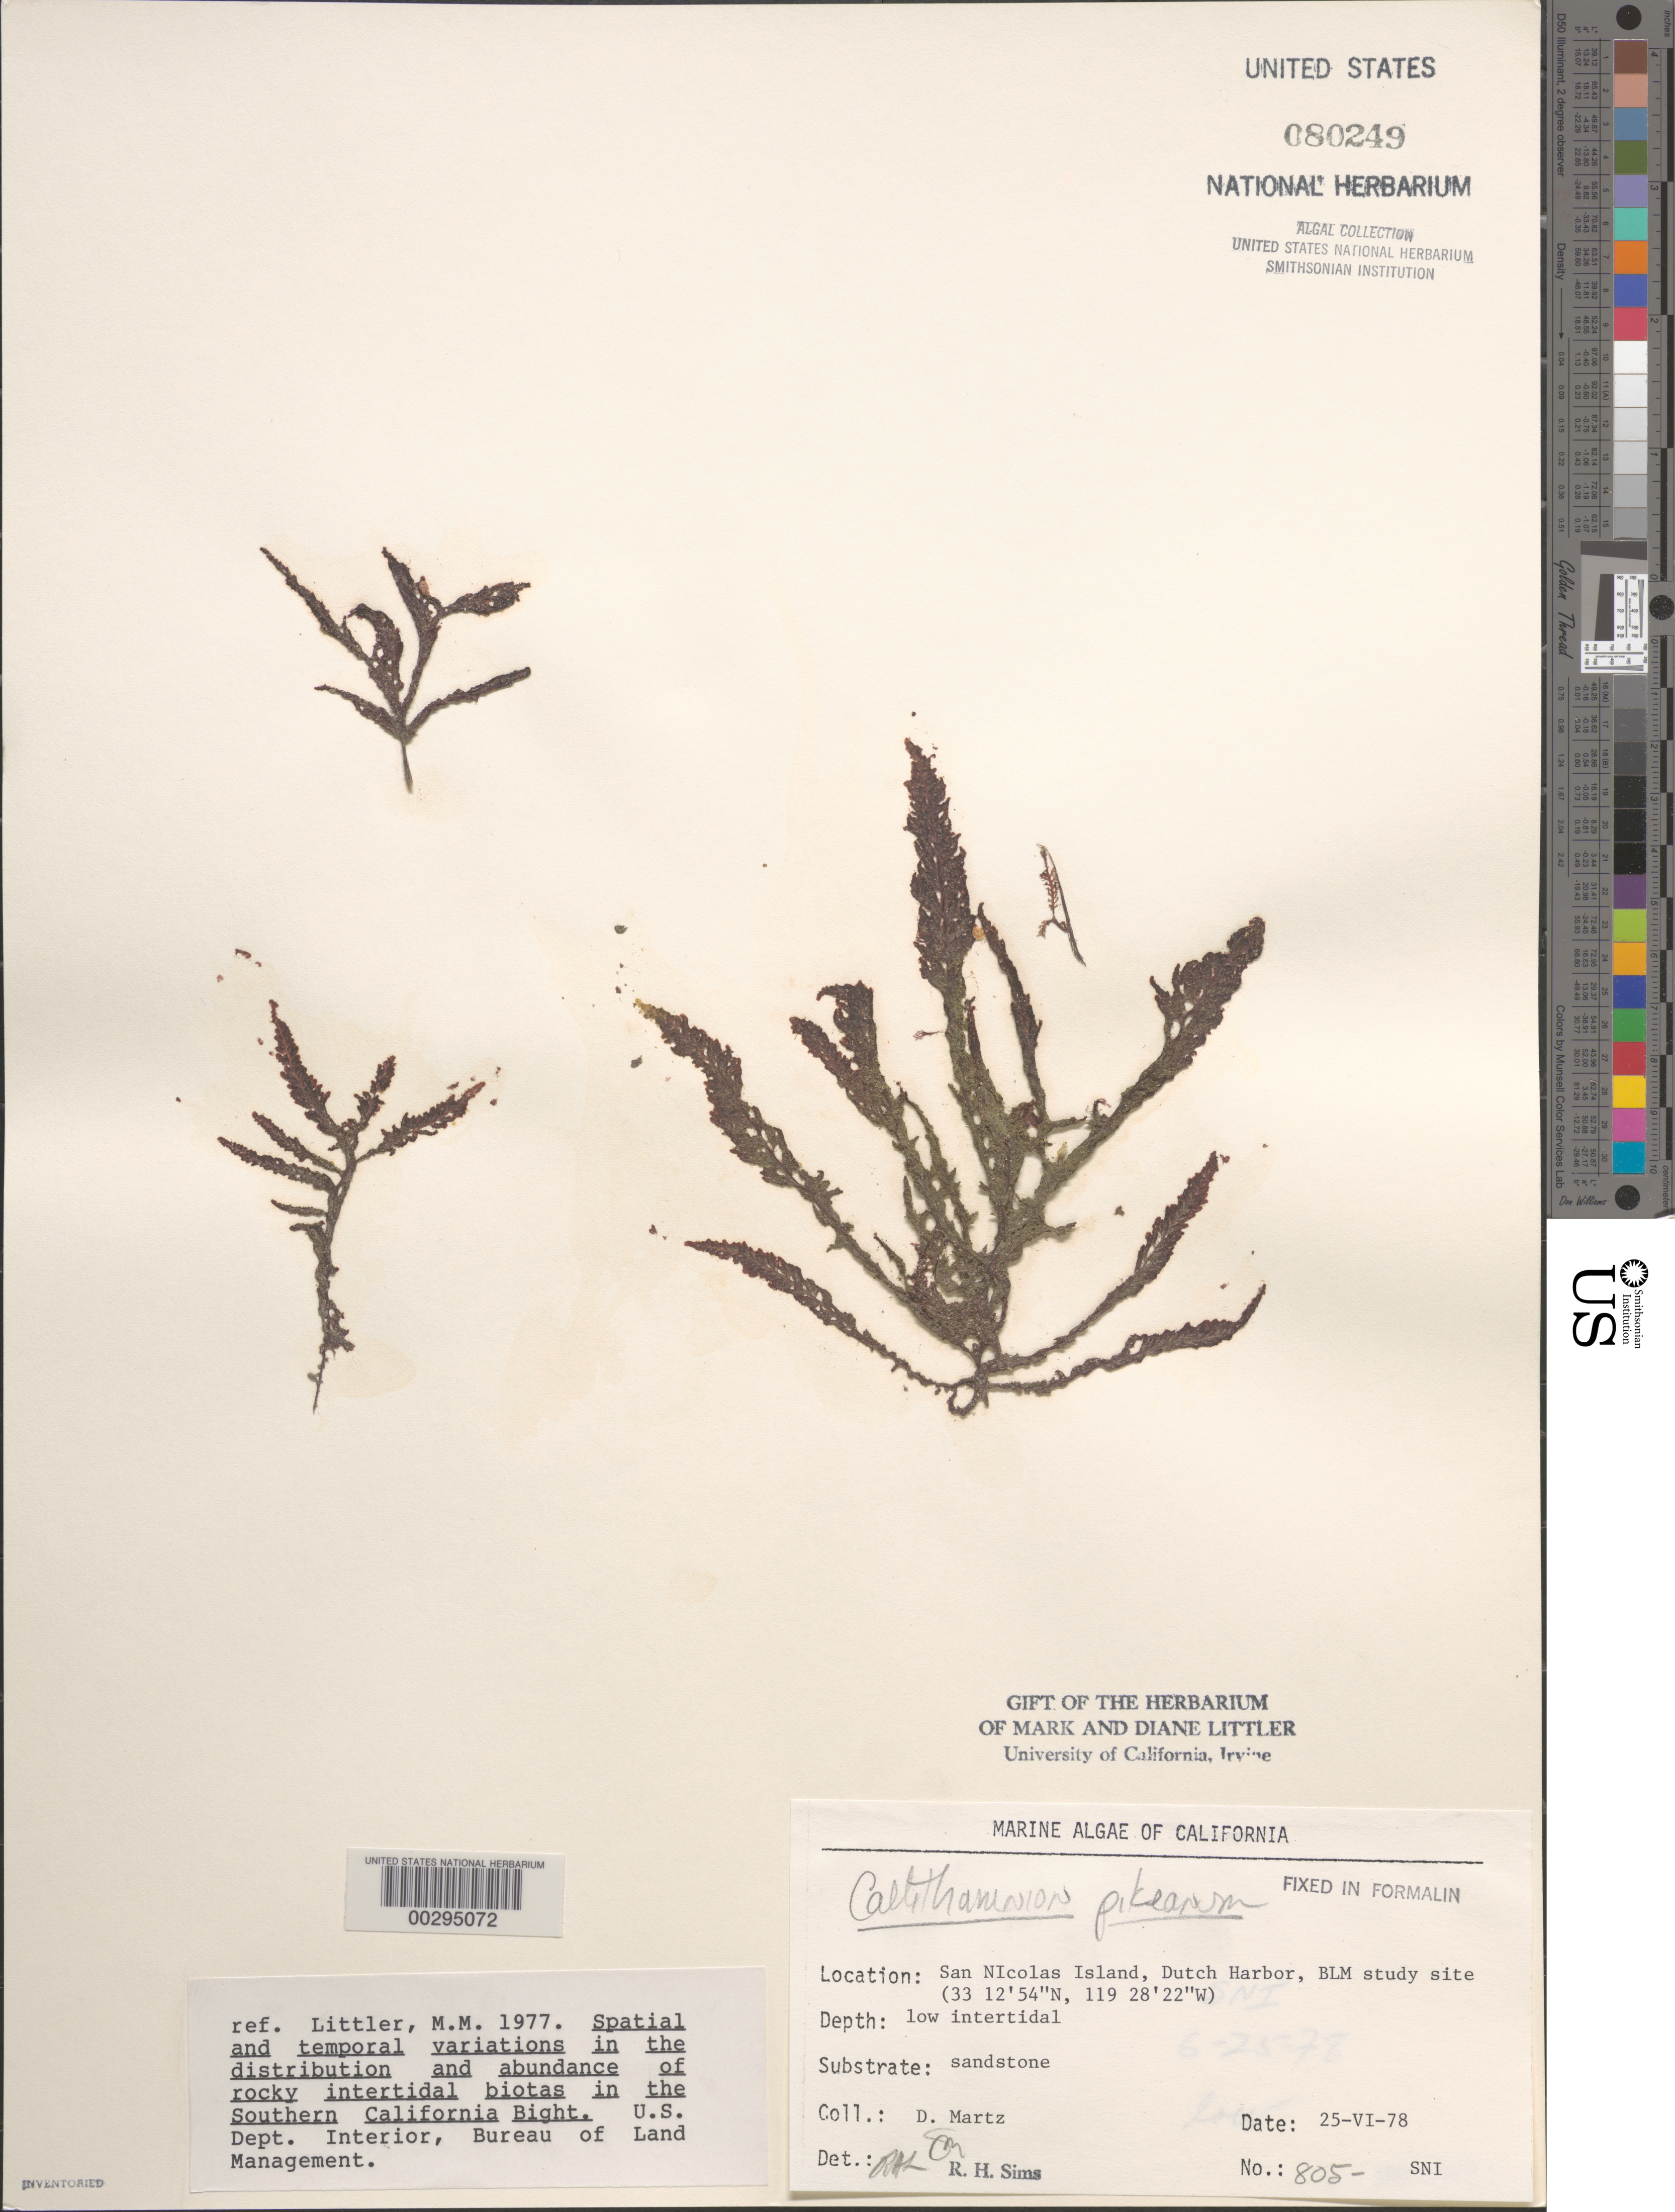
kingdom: Plantae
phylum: Rhodophyta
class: Florideophyceae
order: Ceramiales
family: Callithamniaceae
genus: Callithamnion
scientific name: Callithamnion pikeanum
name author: Harv.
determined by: Sims, Robert H.; Murray, S. N.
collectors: D. Martz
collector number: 805-sni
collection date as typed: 25 Jun 1978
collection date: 1978-06-25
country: United States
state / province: California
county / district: Ventura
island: San Nicolas Island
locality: Dutch Harbor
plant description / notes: BLM-SOCALBIGHT Rocky Intertidal Survey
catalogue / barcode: US 80249